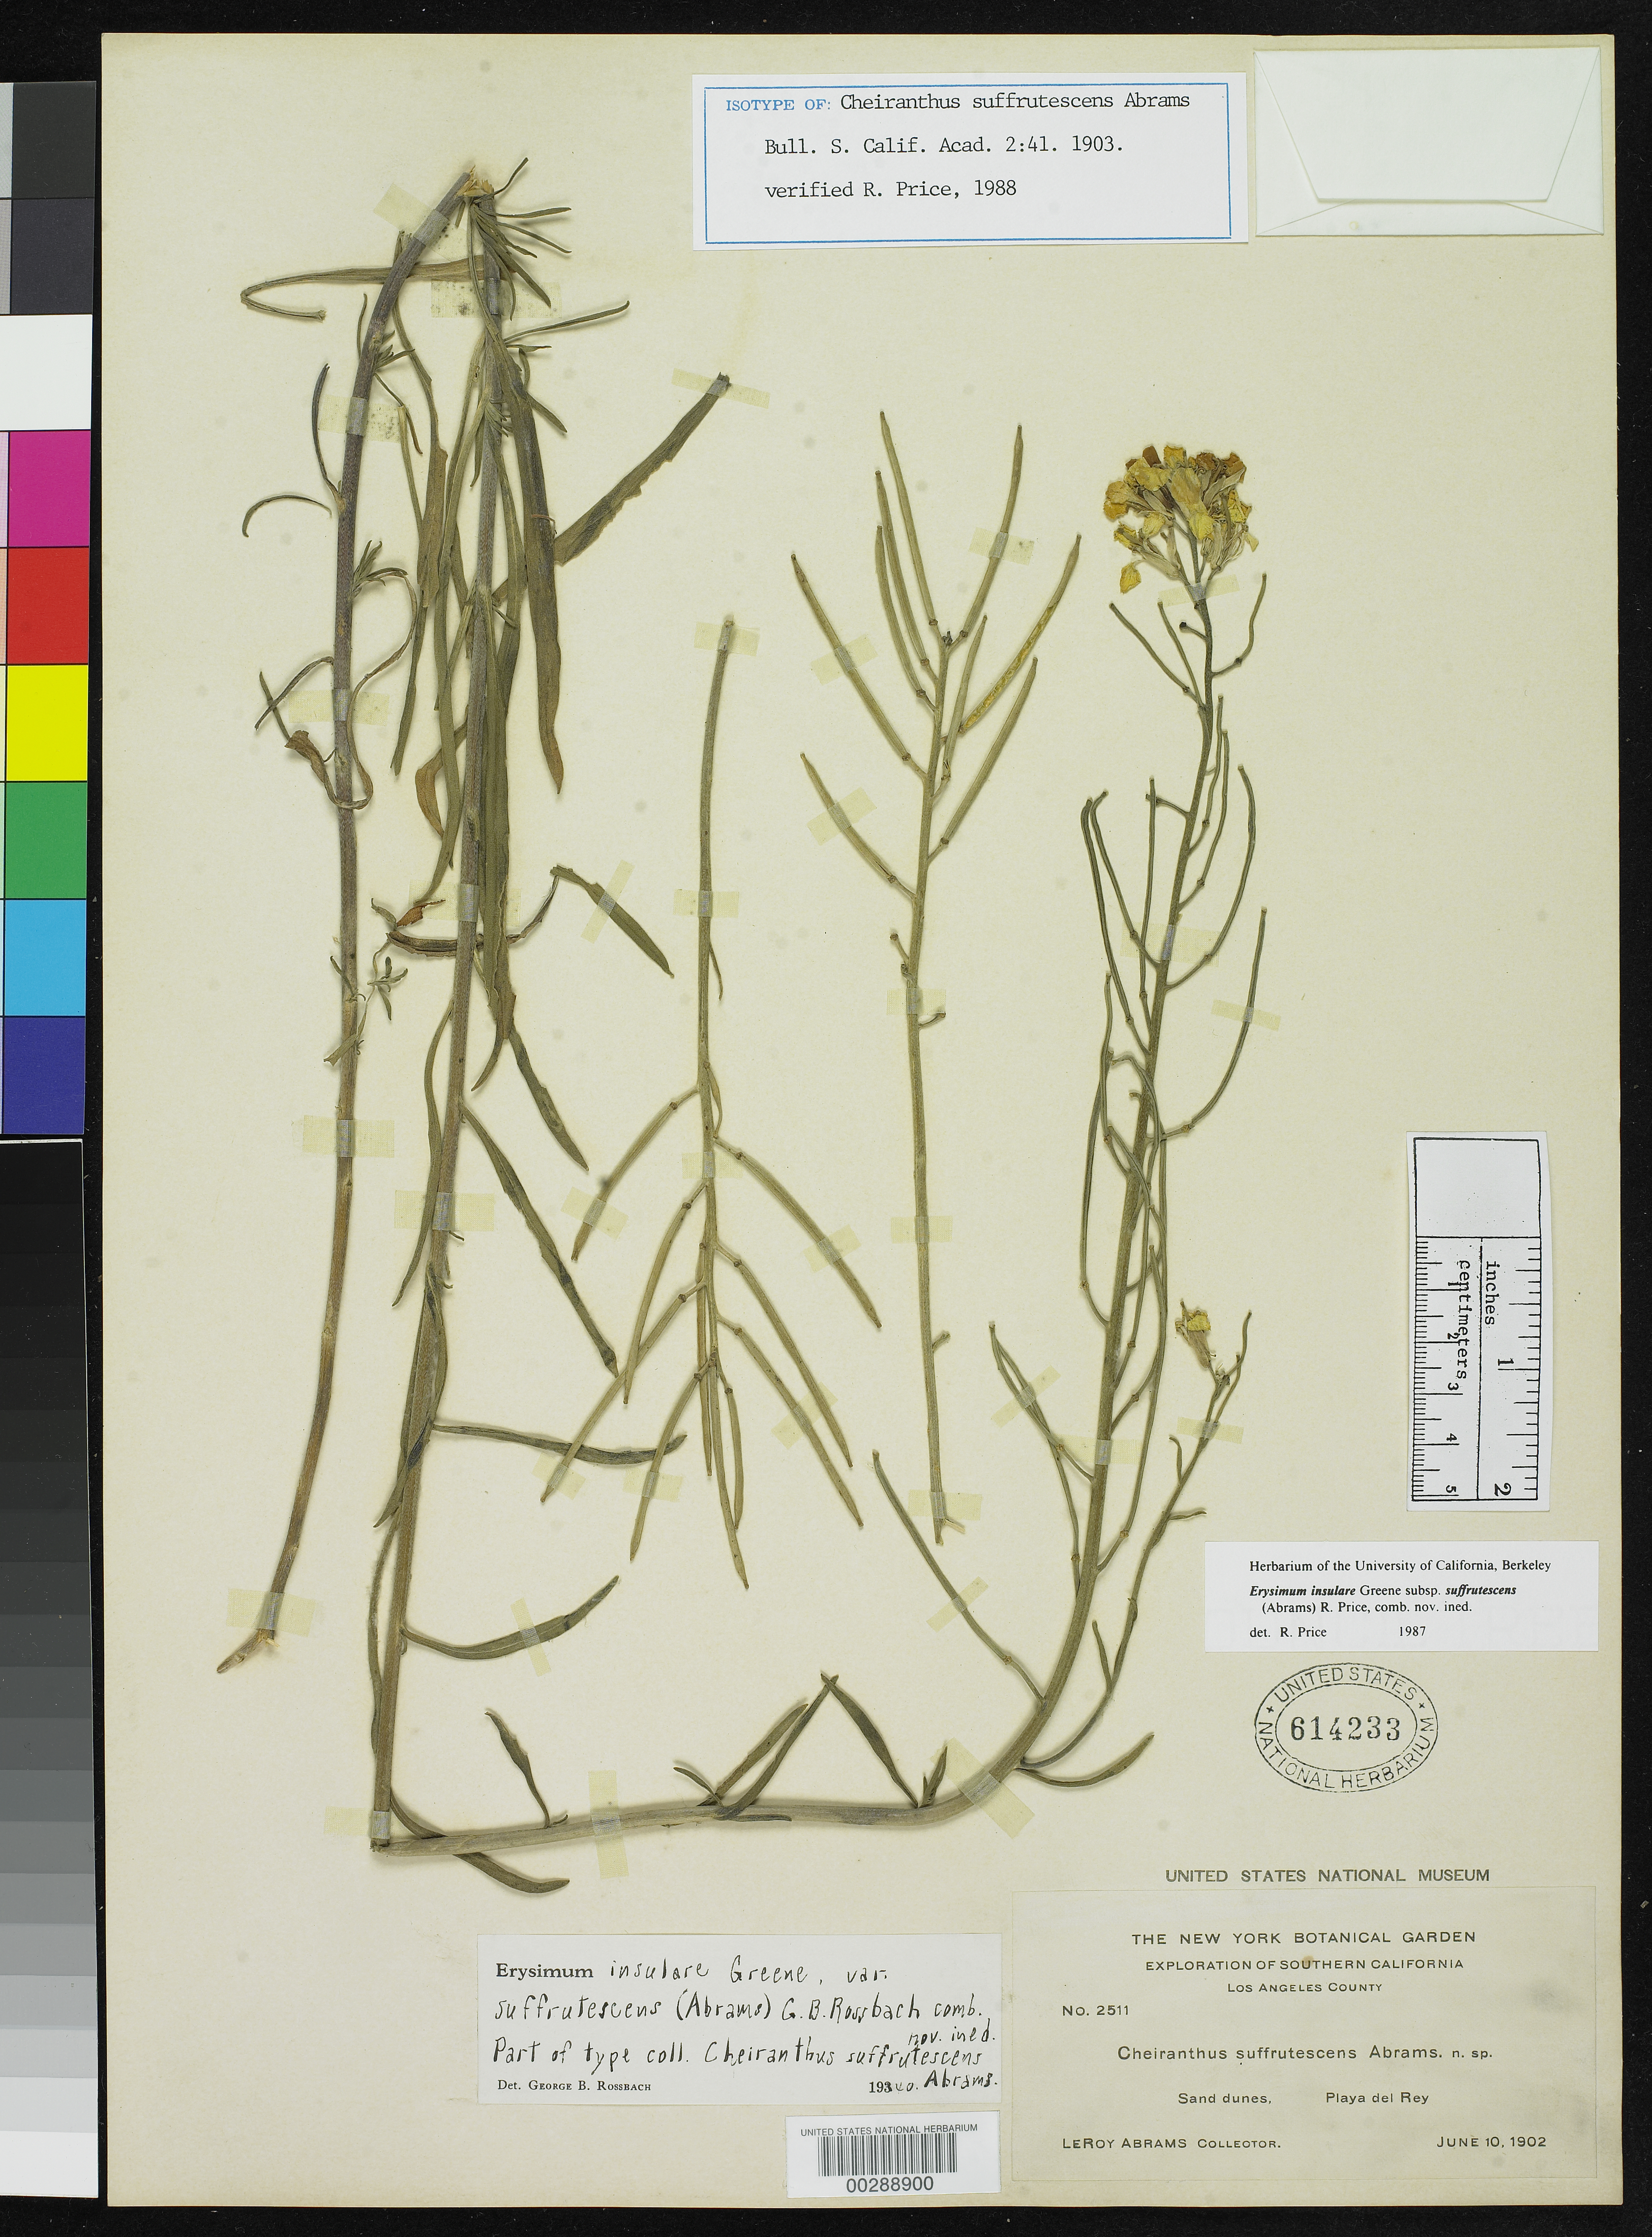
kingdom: Plantae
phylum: Tracheophyta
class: Magnoliopsida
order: Brassicales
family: Brassicaceae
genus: Cheiranthus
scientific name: Cheiranthus suffrutescens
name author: Abrams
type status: Isotype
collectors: L. Abrams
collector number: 2511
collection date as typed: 10 Jun 1902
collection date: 1902-06-10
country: United States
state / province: California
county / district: Los Angeles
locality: Playa del Rey.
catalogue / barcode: US 614233